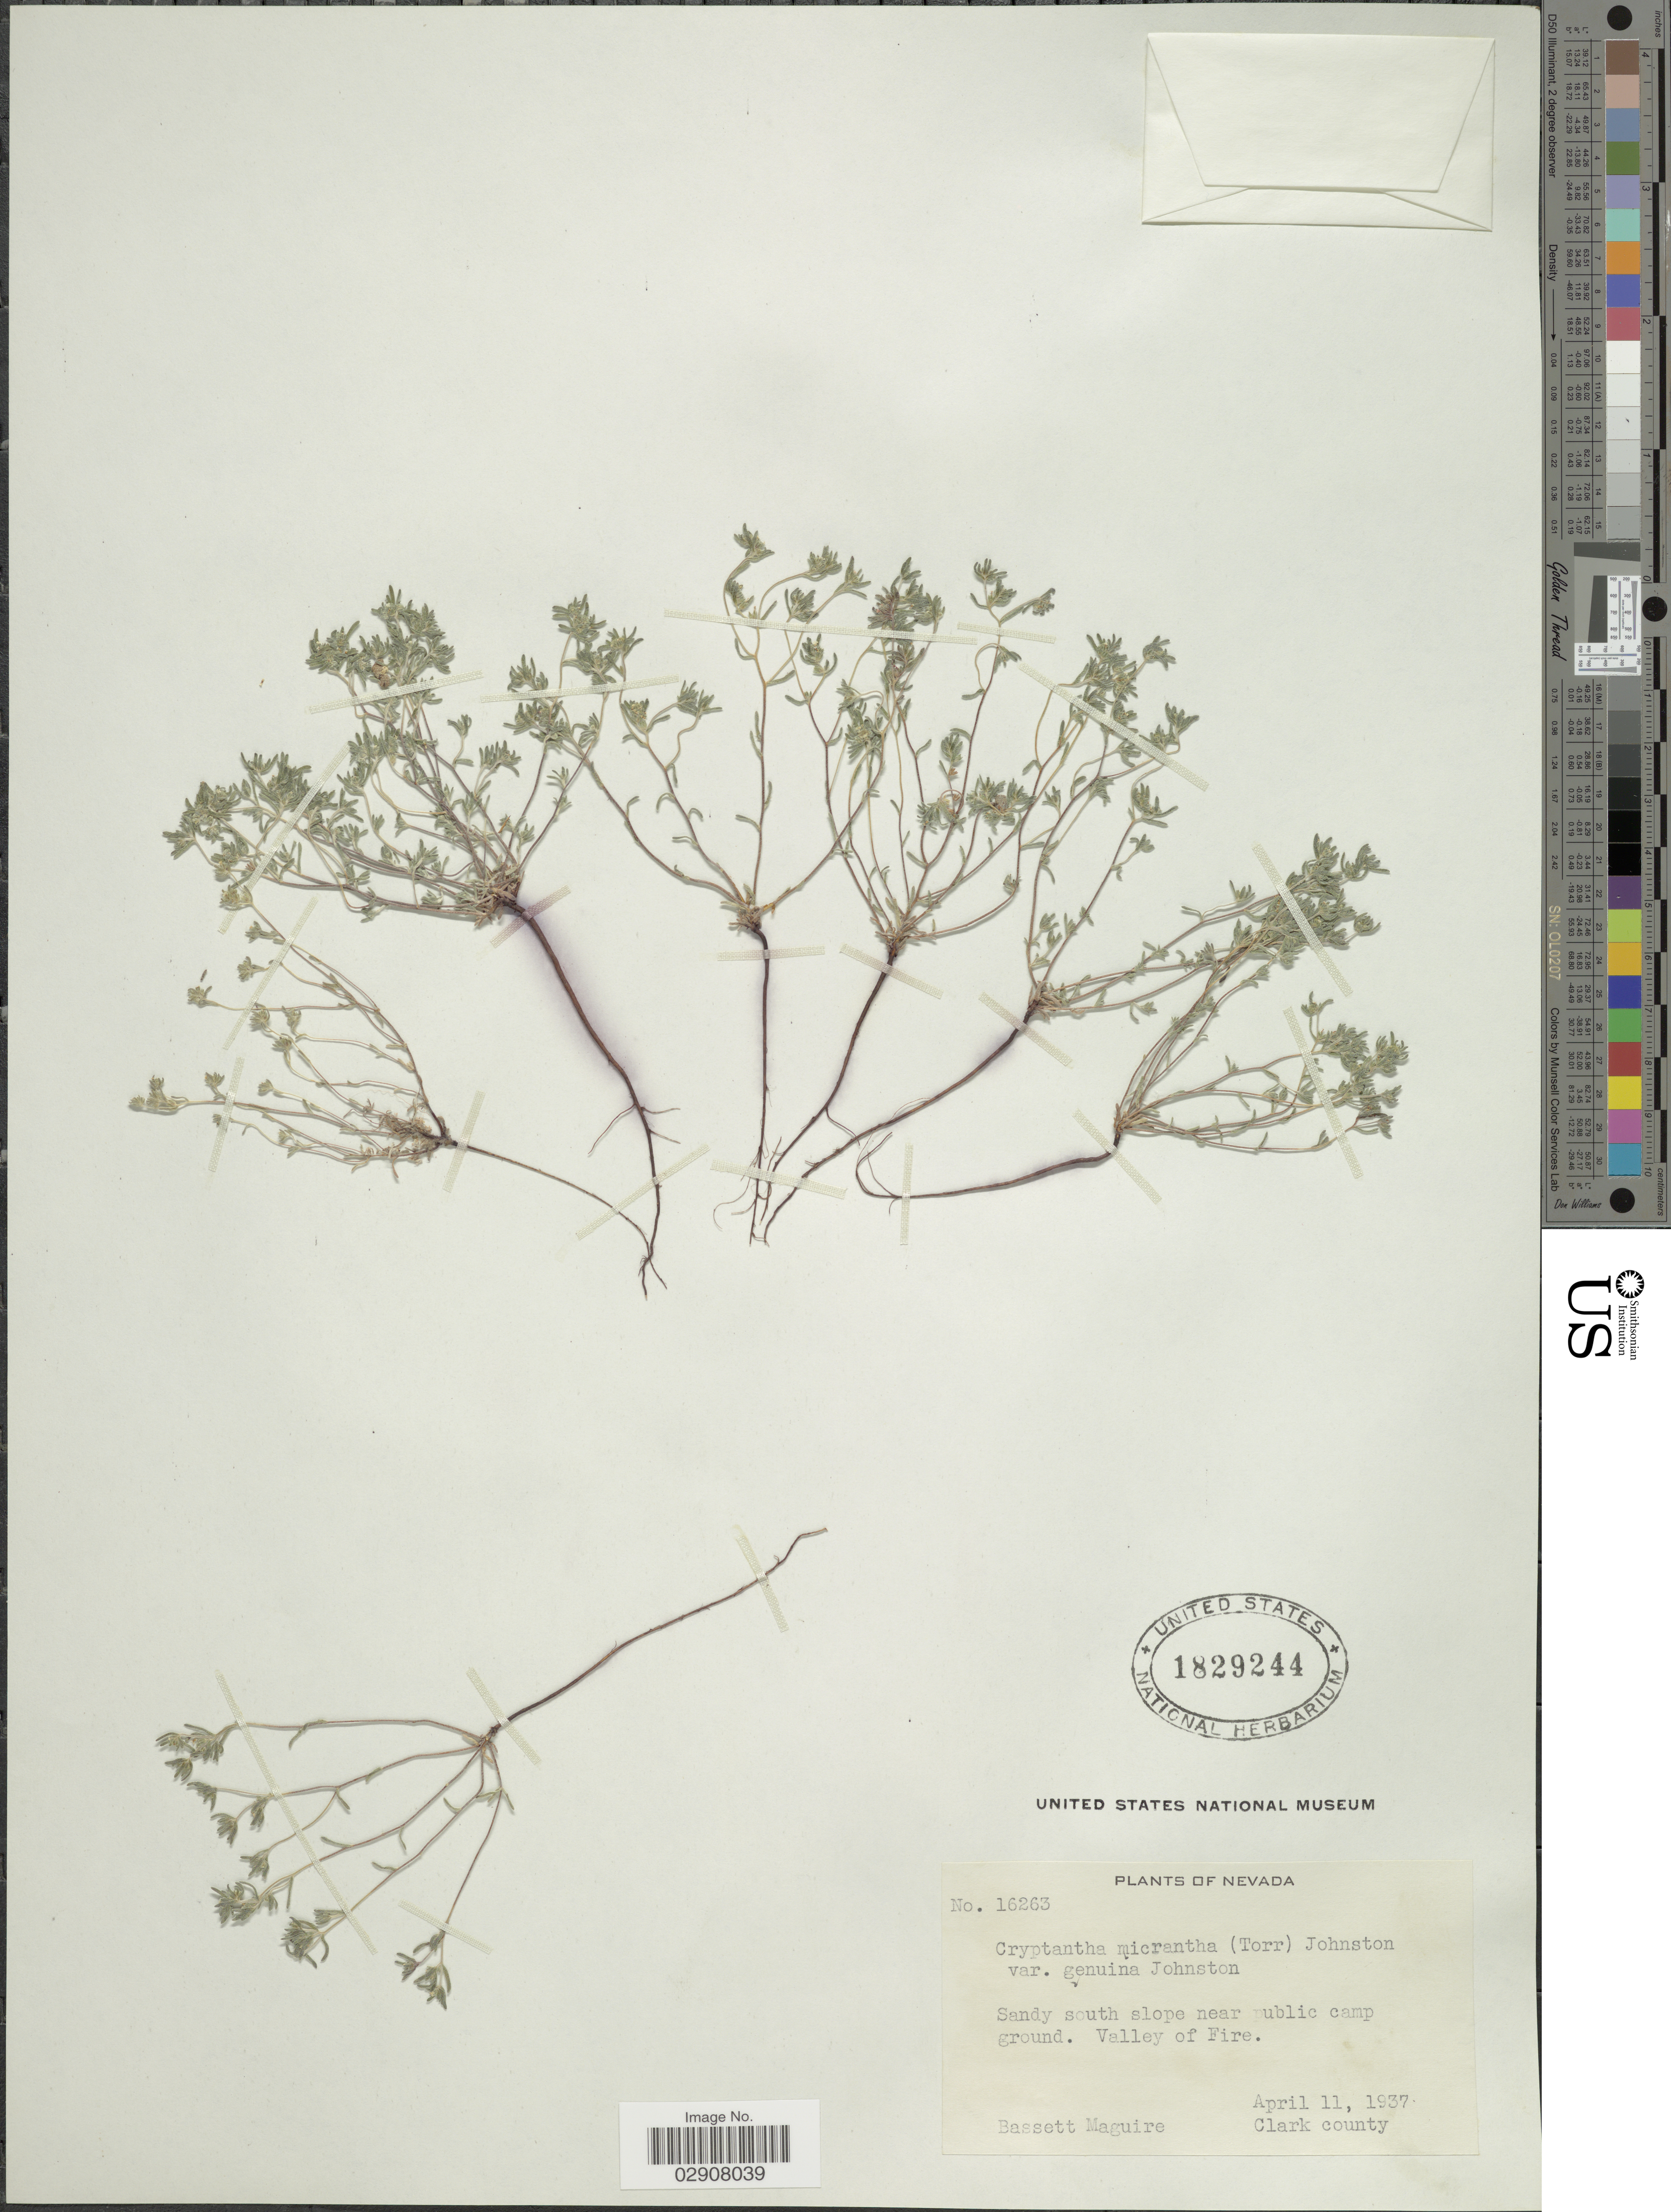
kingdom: Plantae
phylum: Tracheophyta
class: Magnoliopsida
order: Boraginales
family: Boraginaceae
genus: Cryptantha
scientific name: Cryptantha micrantha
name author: (Torr.) I.M. Johnst.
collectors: B. Maguire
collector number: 16263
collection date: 1937-04-11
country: United States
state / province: Nevada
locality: Sandy south slope near public camp ground, Valley of Fire.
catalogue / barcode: US 1829244